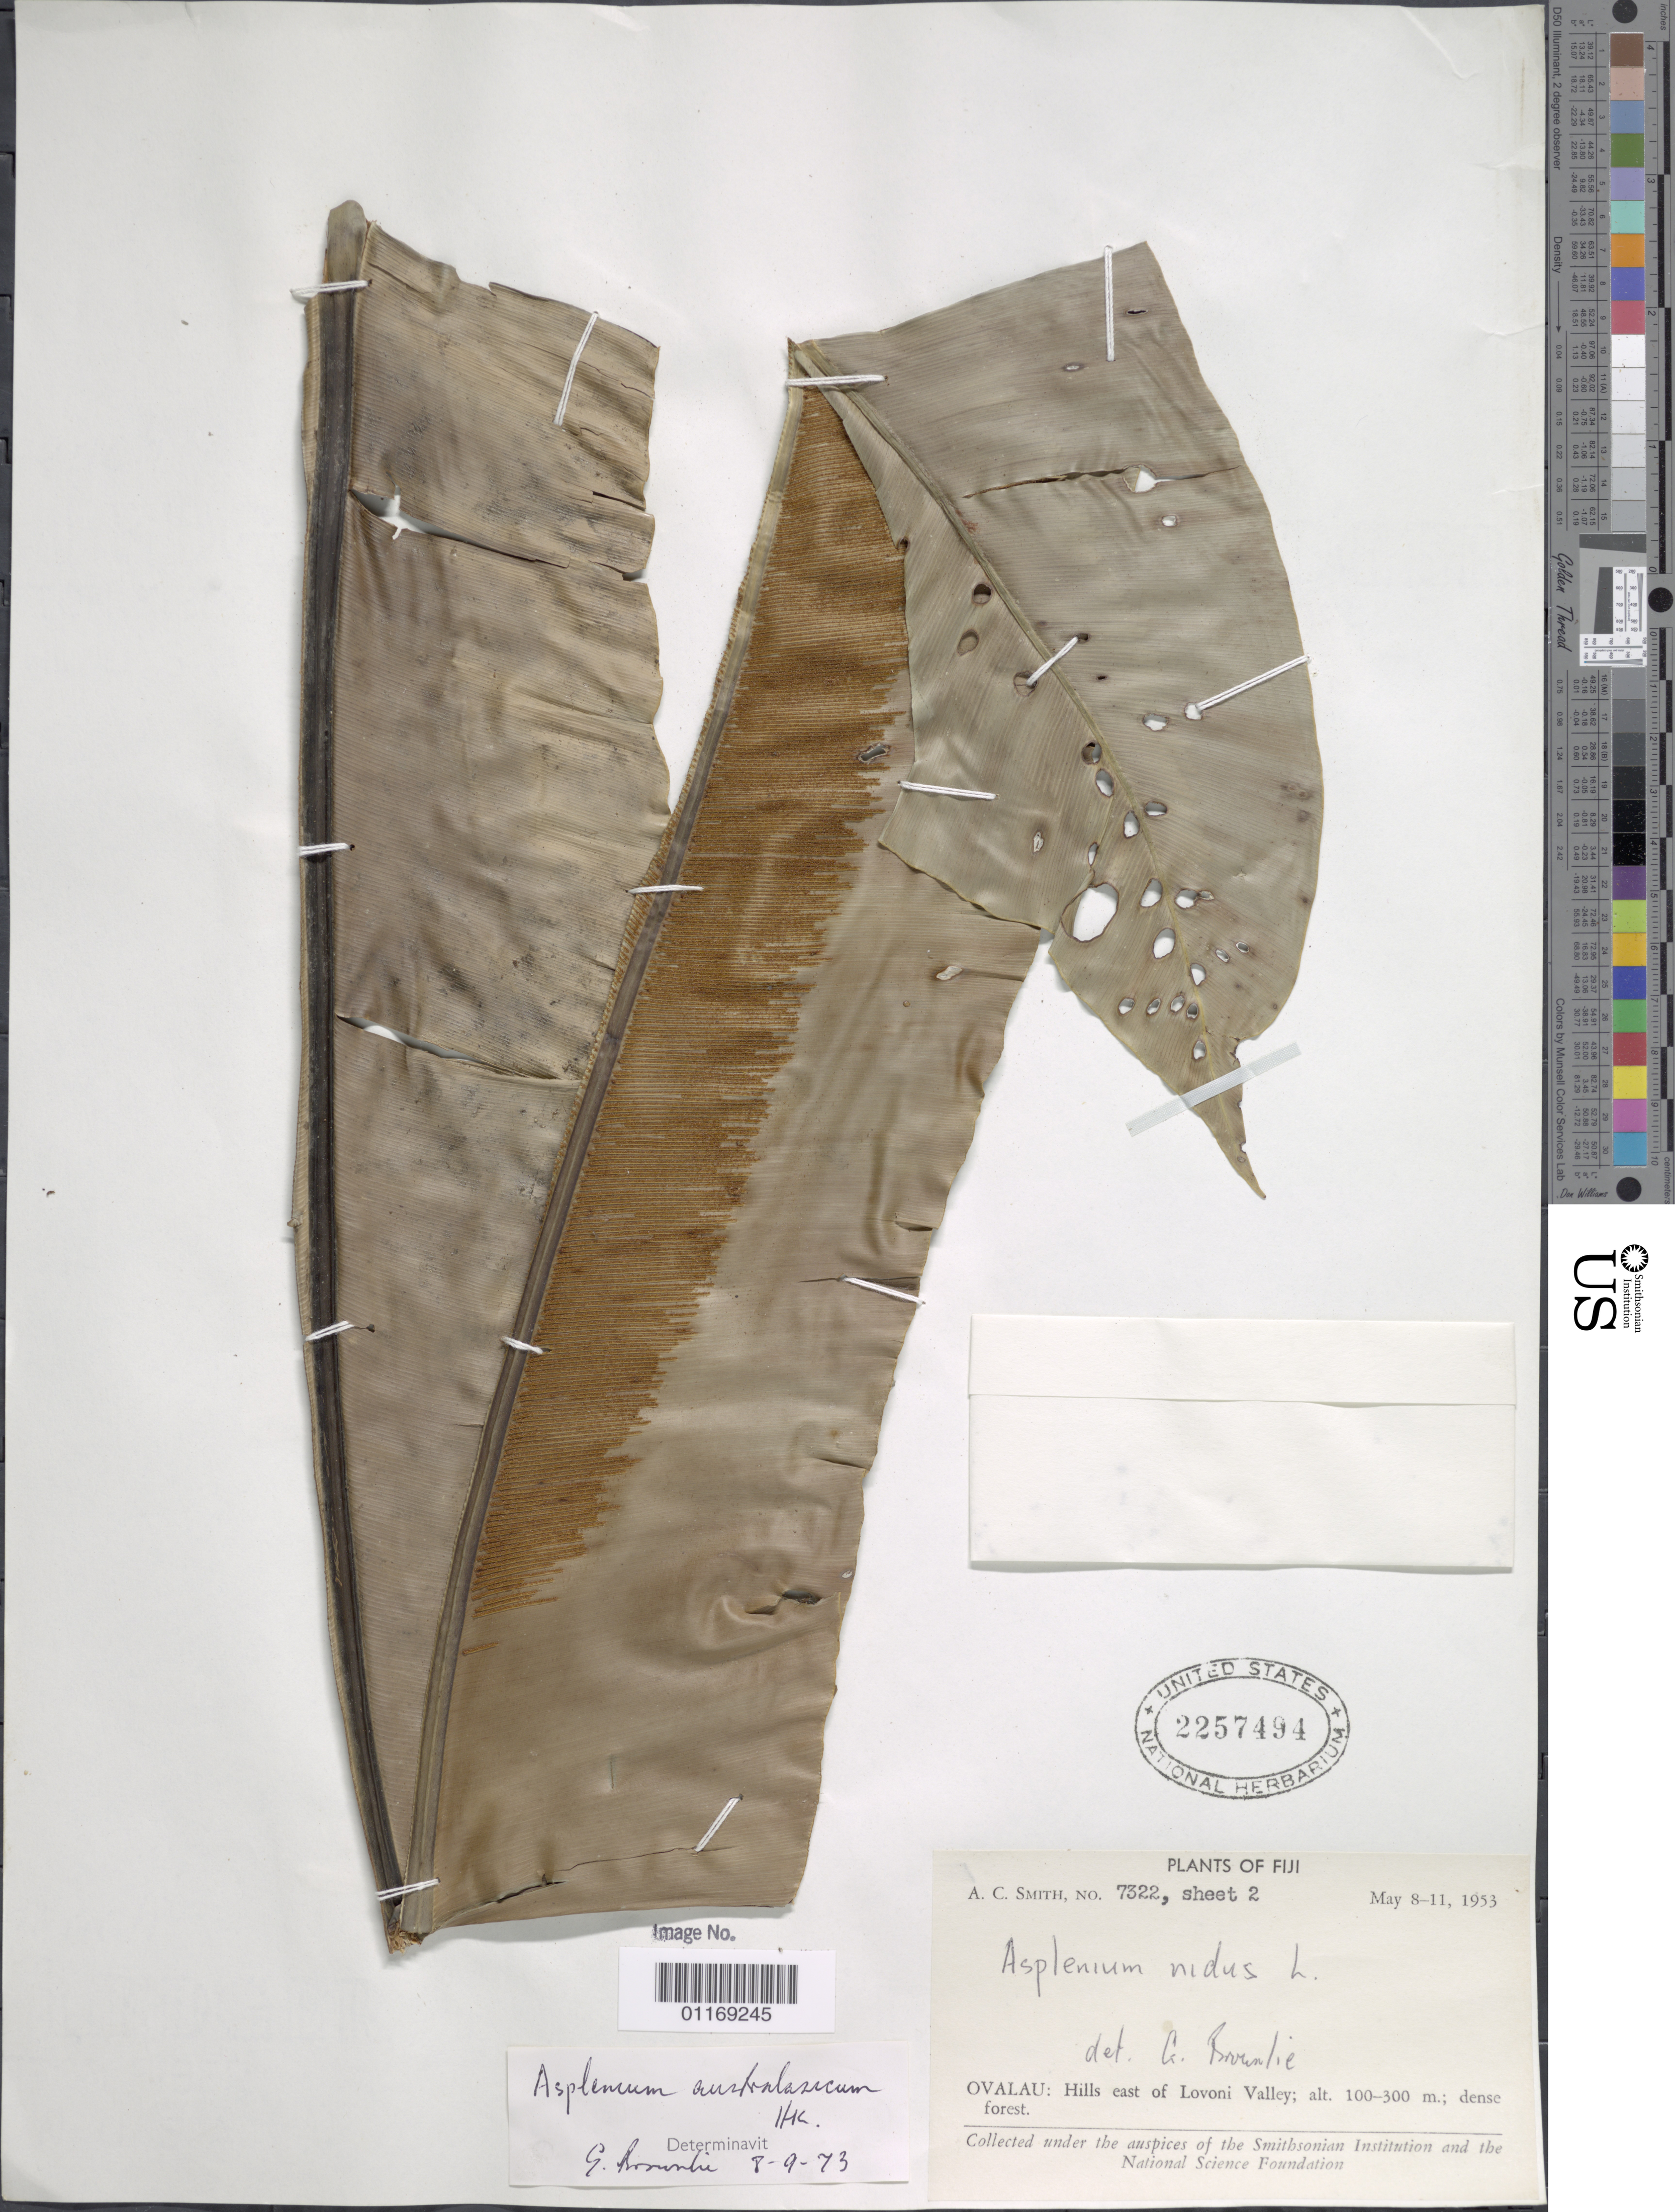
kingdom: Plantae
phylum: Tracheophyta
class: Polypodiopsida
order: Polypodiales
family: Aspleniaceae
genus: Asplenium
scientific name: Asplenium australasicum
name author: (Sm.) Hook.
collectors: A. C. Smith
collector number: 7322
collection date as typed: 08 May 1953 to 11 May 1953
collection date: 1953-05-08/1953-05-11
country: Fiji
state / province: Eastern Division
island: Ovalau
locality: Hills e of lovoni valley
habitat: Dense forest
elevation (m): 100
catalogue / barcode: US 2257494